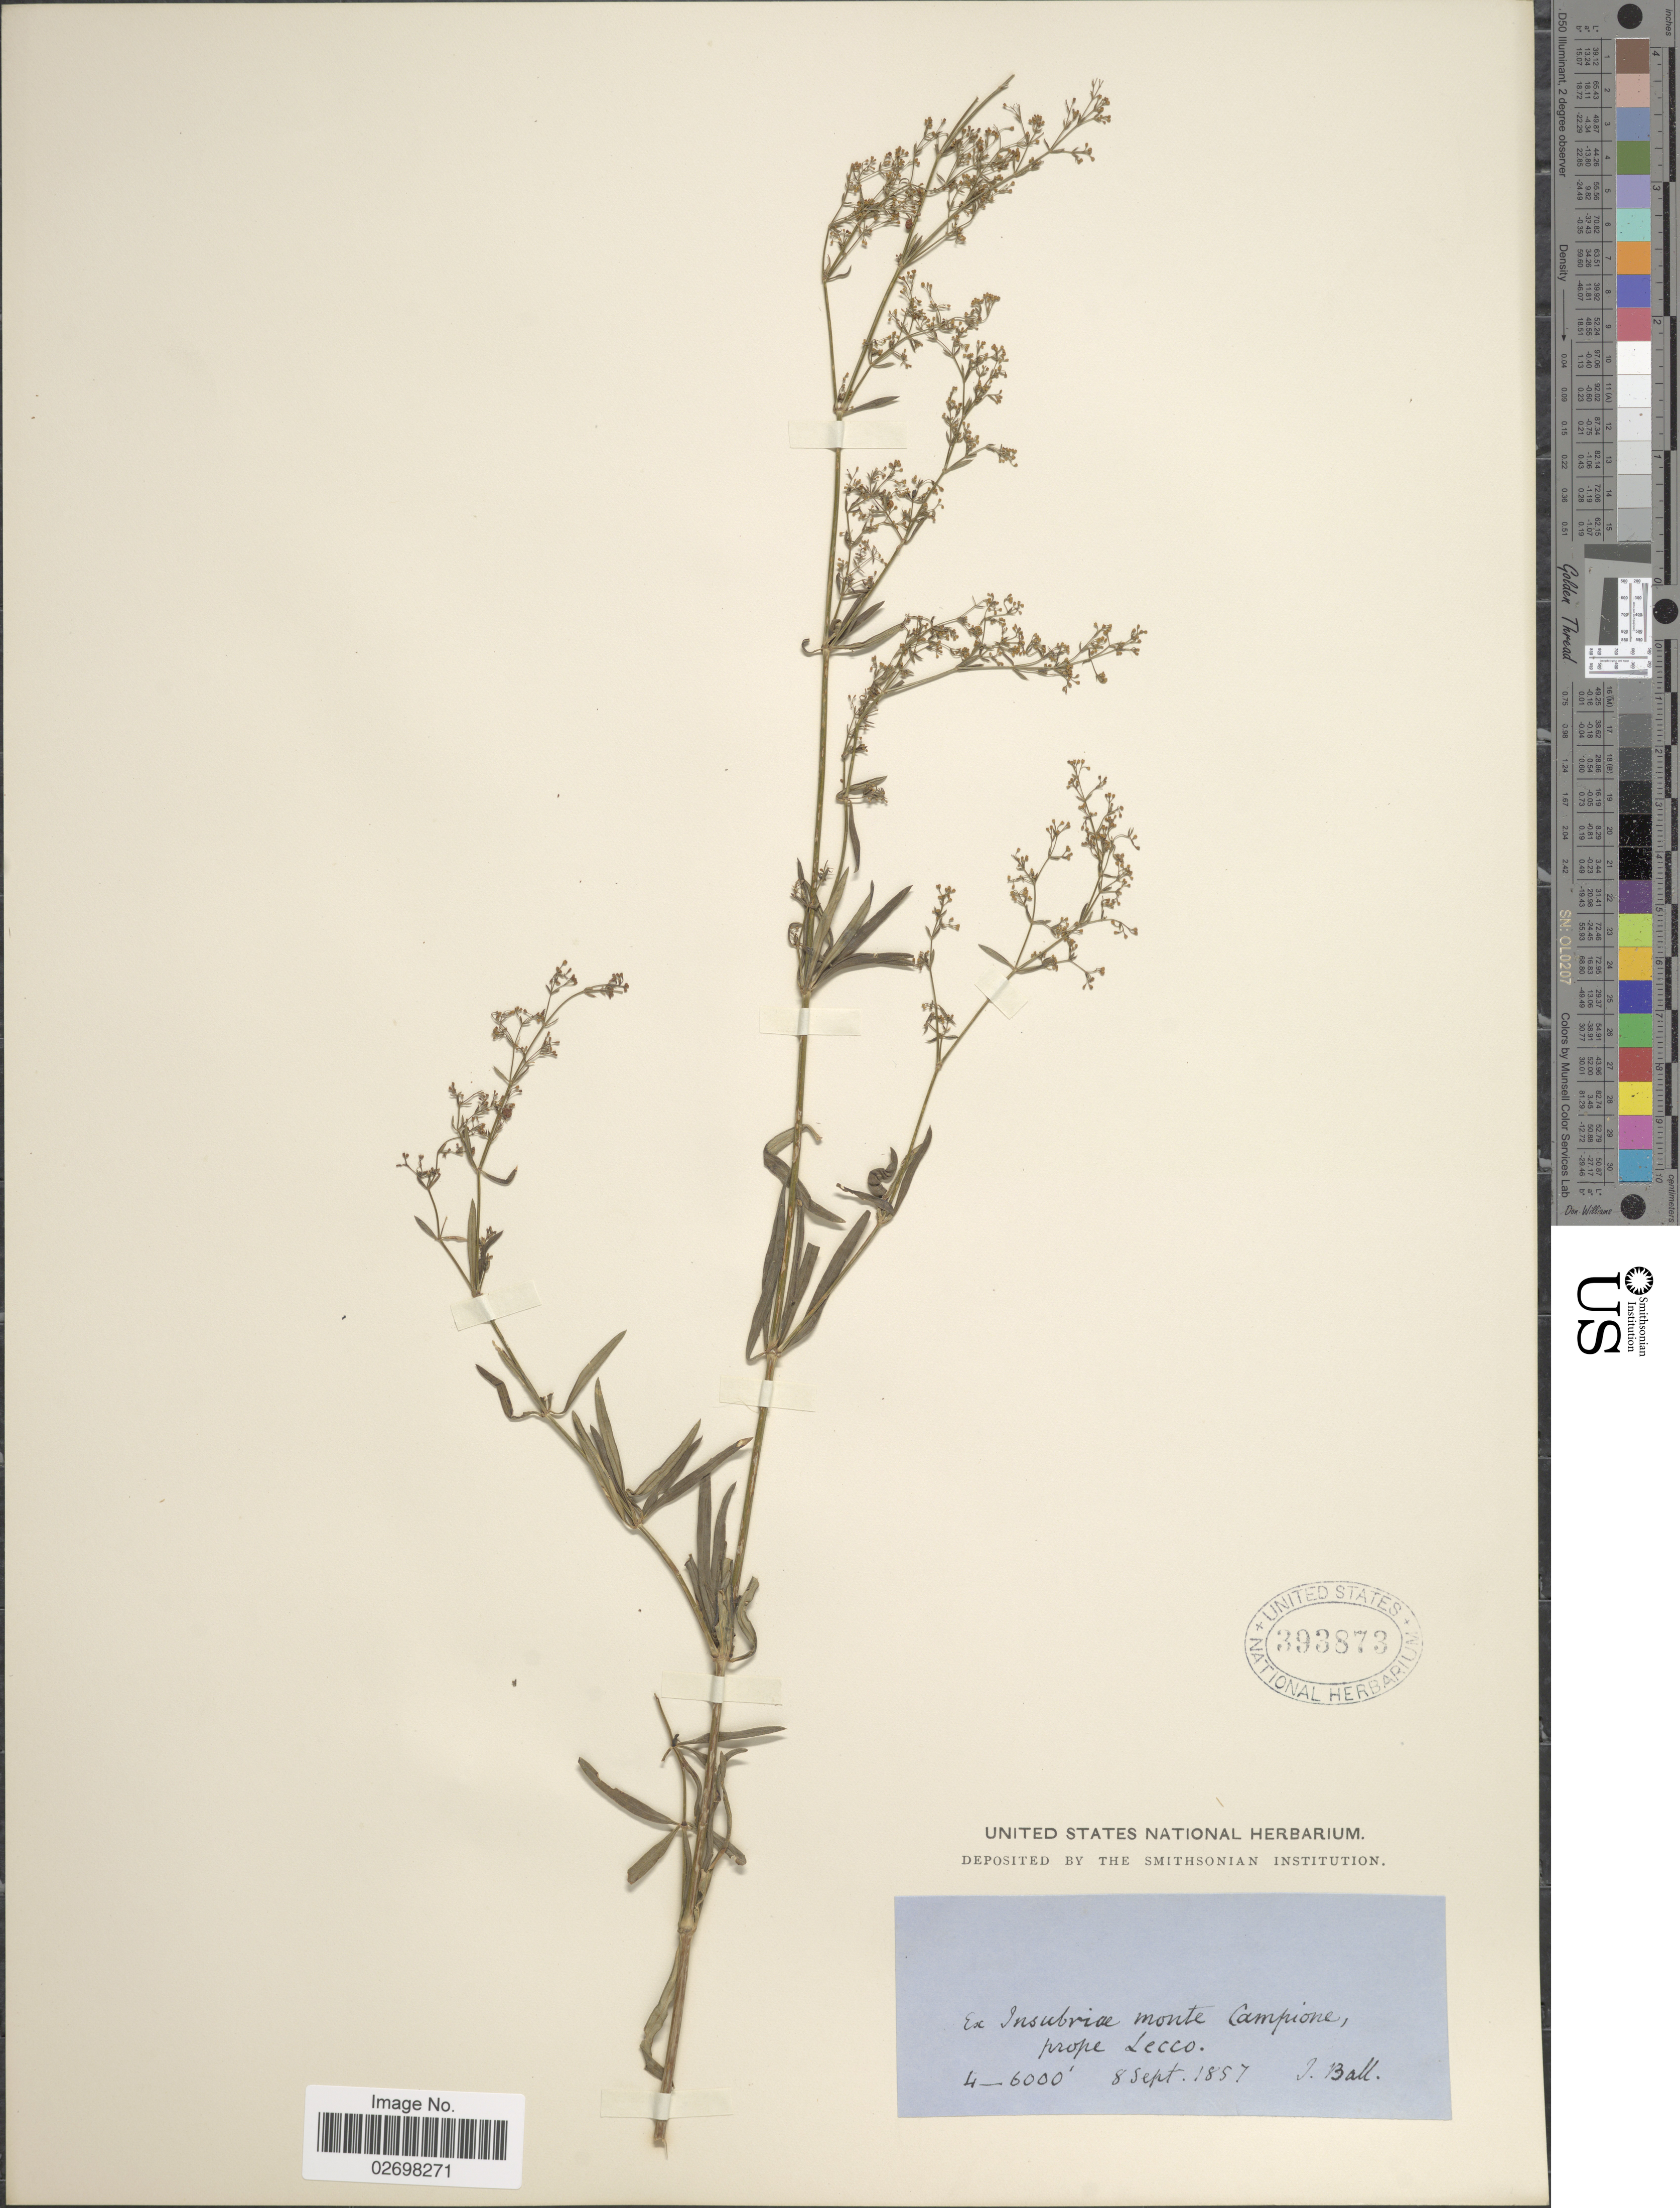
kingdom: Plantae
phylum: Tracheophyta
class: Magnoliopsida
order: Gentianales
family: Rubiaceae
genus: Galium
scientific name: Galium sp.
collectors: J. Ball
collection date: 1857-09-08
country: Italy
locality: Insubriæ Monte Campione, prope Lecco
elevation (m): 1219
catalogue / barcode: US 393873